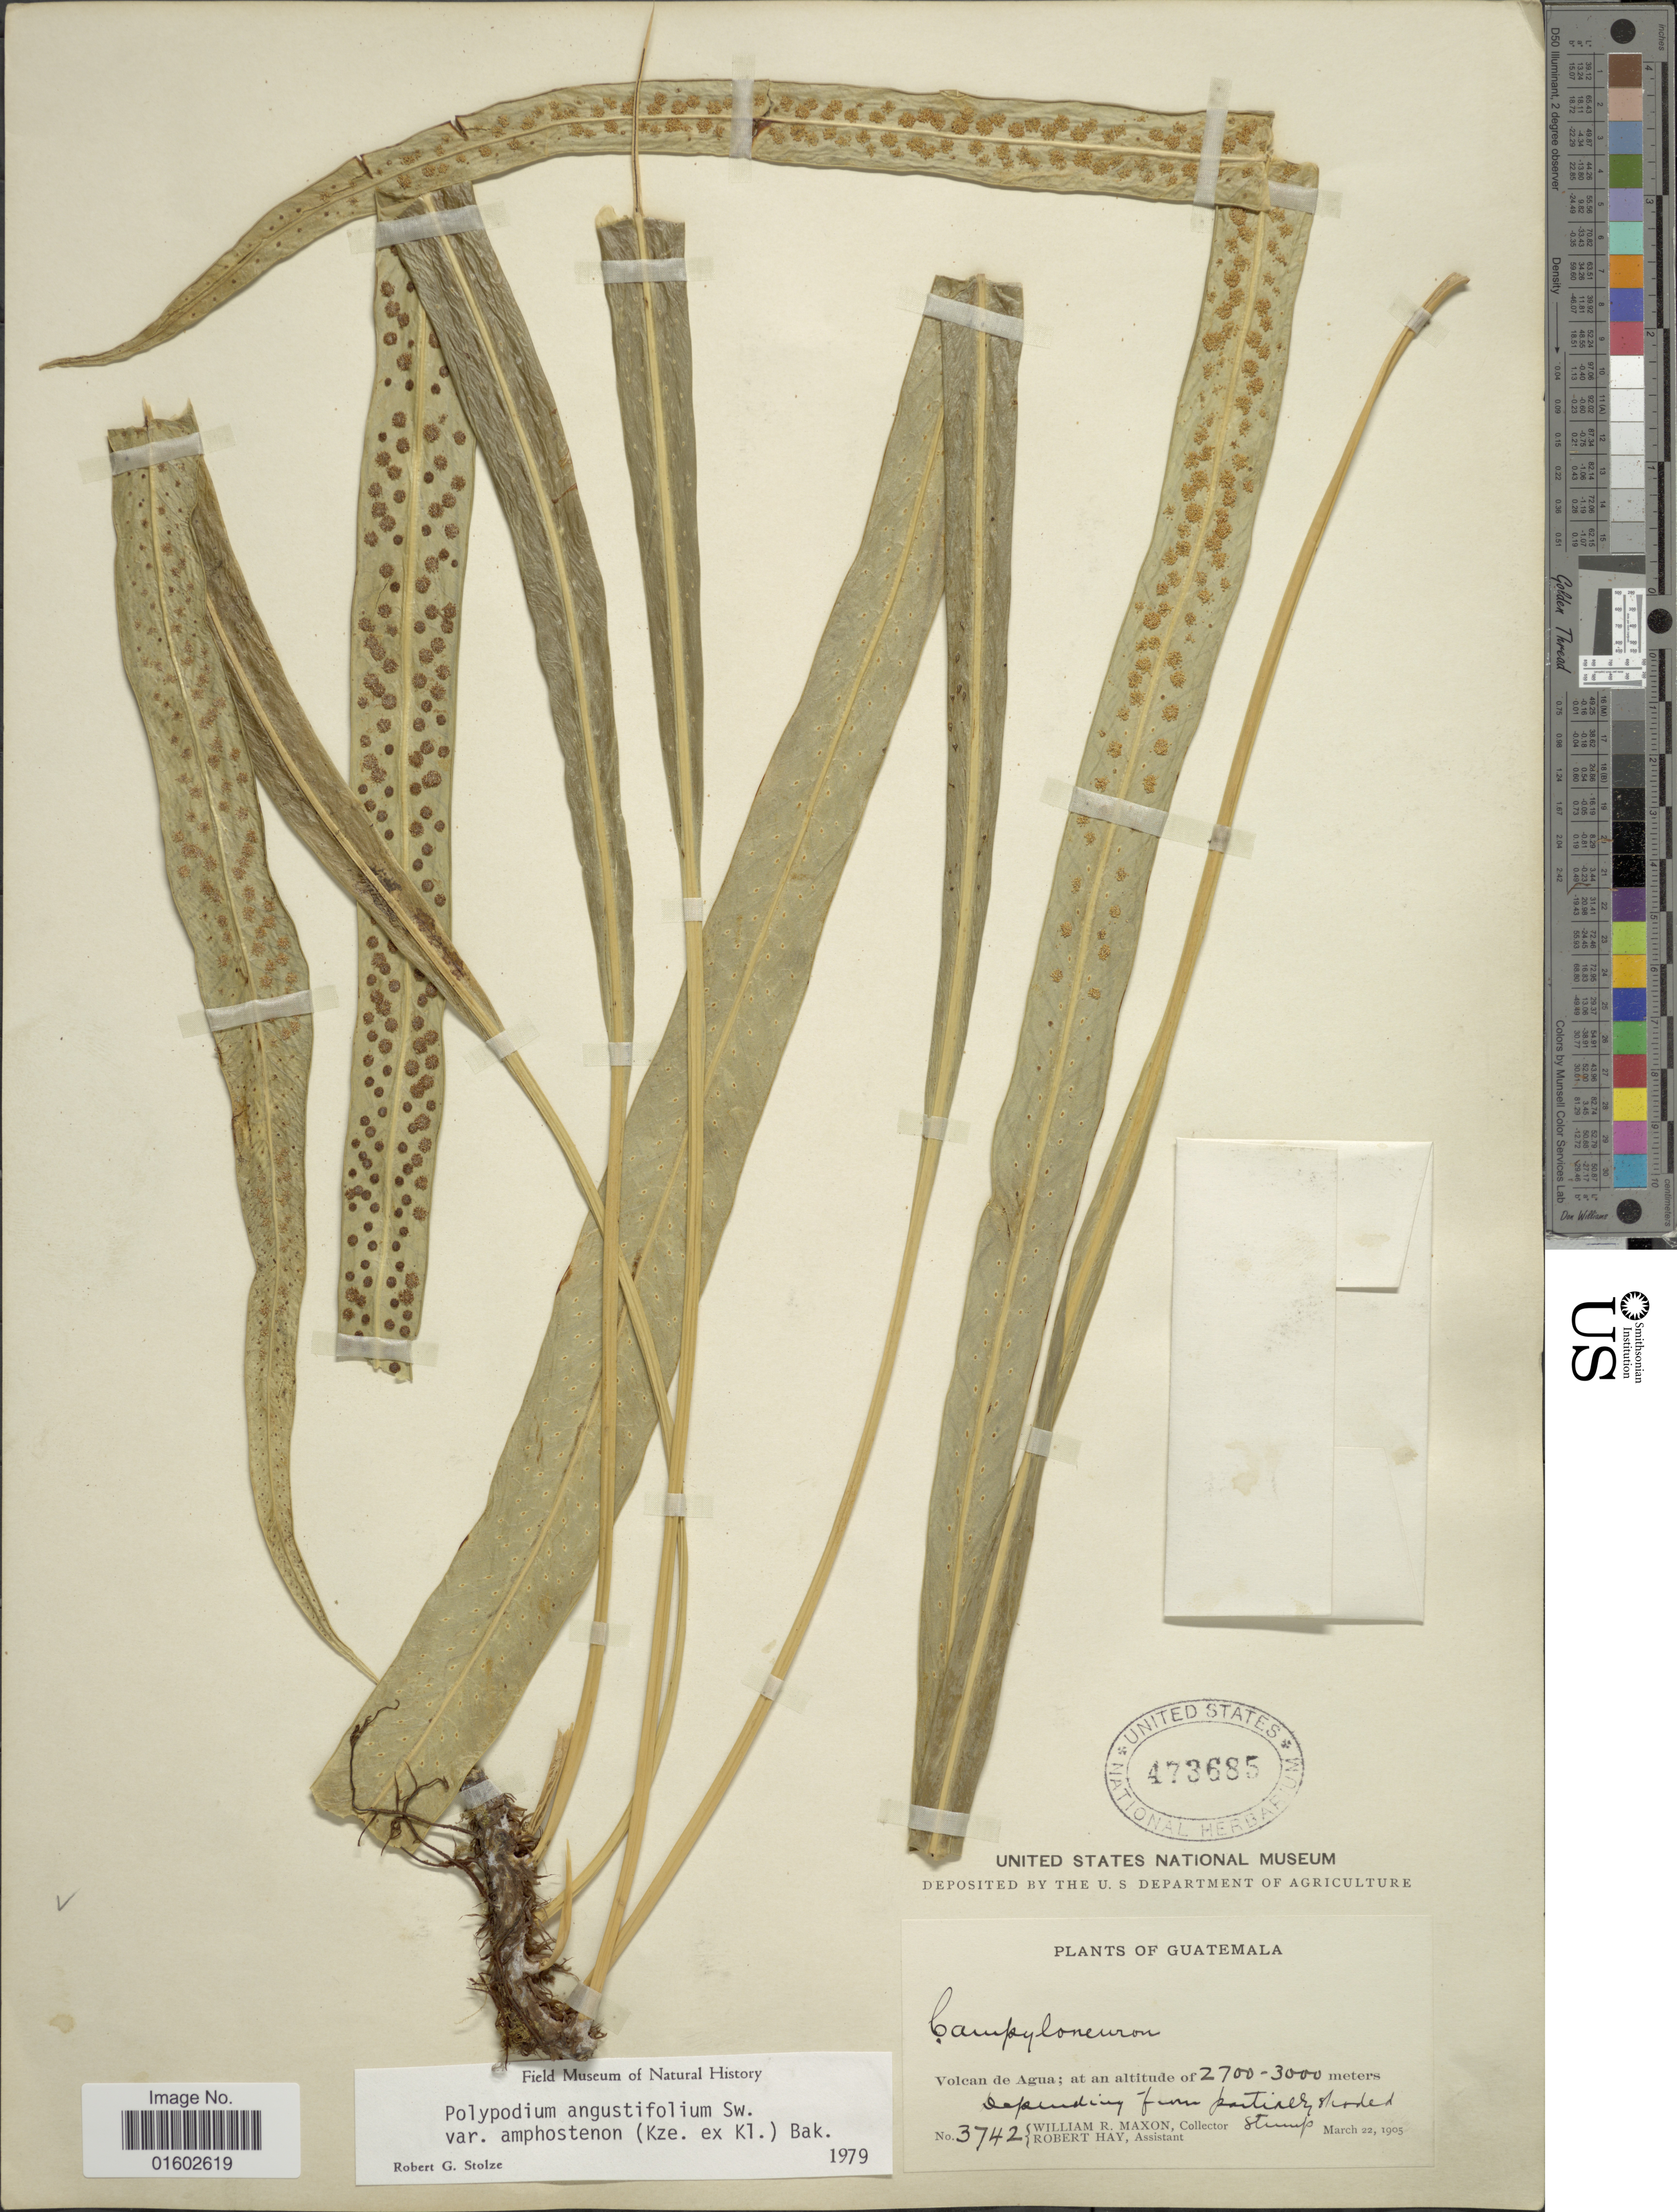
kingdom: Plantae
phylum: Tracheophyta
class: Polypodiopsida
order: Polypodiales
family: Polypodiaceae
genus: Campyloneurum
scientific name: Campyloneurum amphostenon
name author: (Kunze ex Klotzsch) Fée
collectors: W. R. Maxon & R. H. Hay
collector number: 3742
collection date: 1905-03-22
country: Guatemala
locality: Volcan de Agua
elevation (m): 2700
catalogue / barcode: US 473685